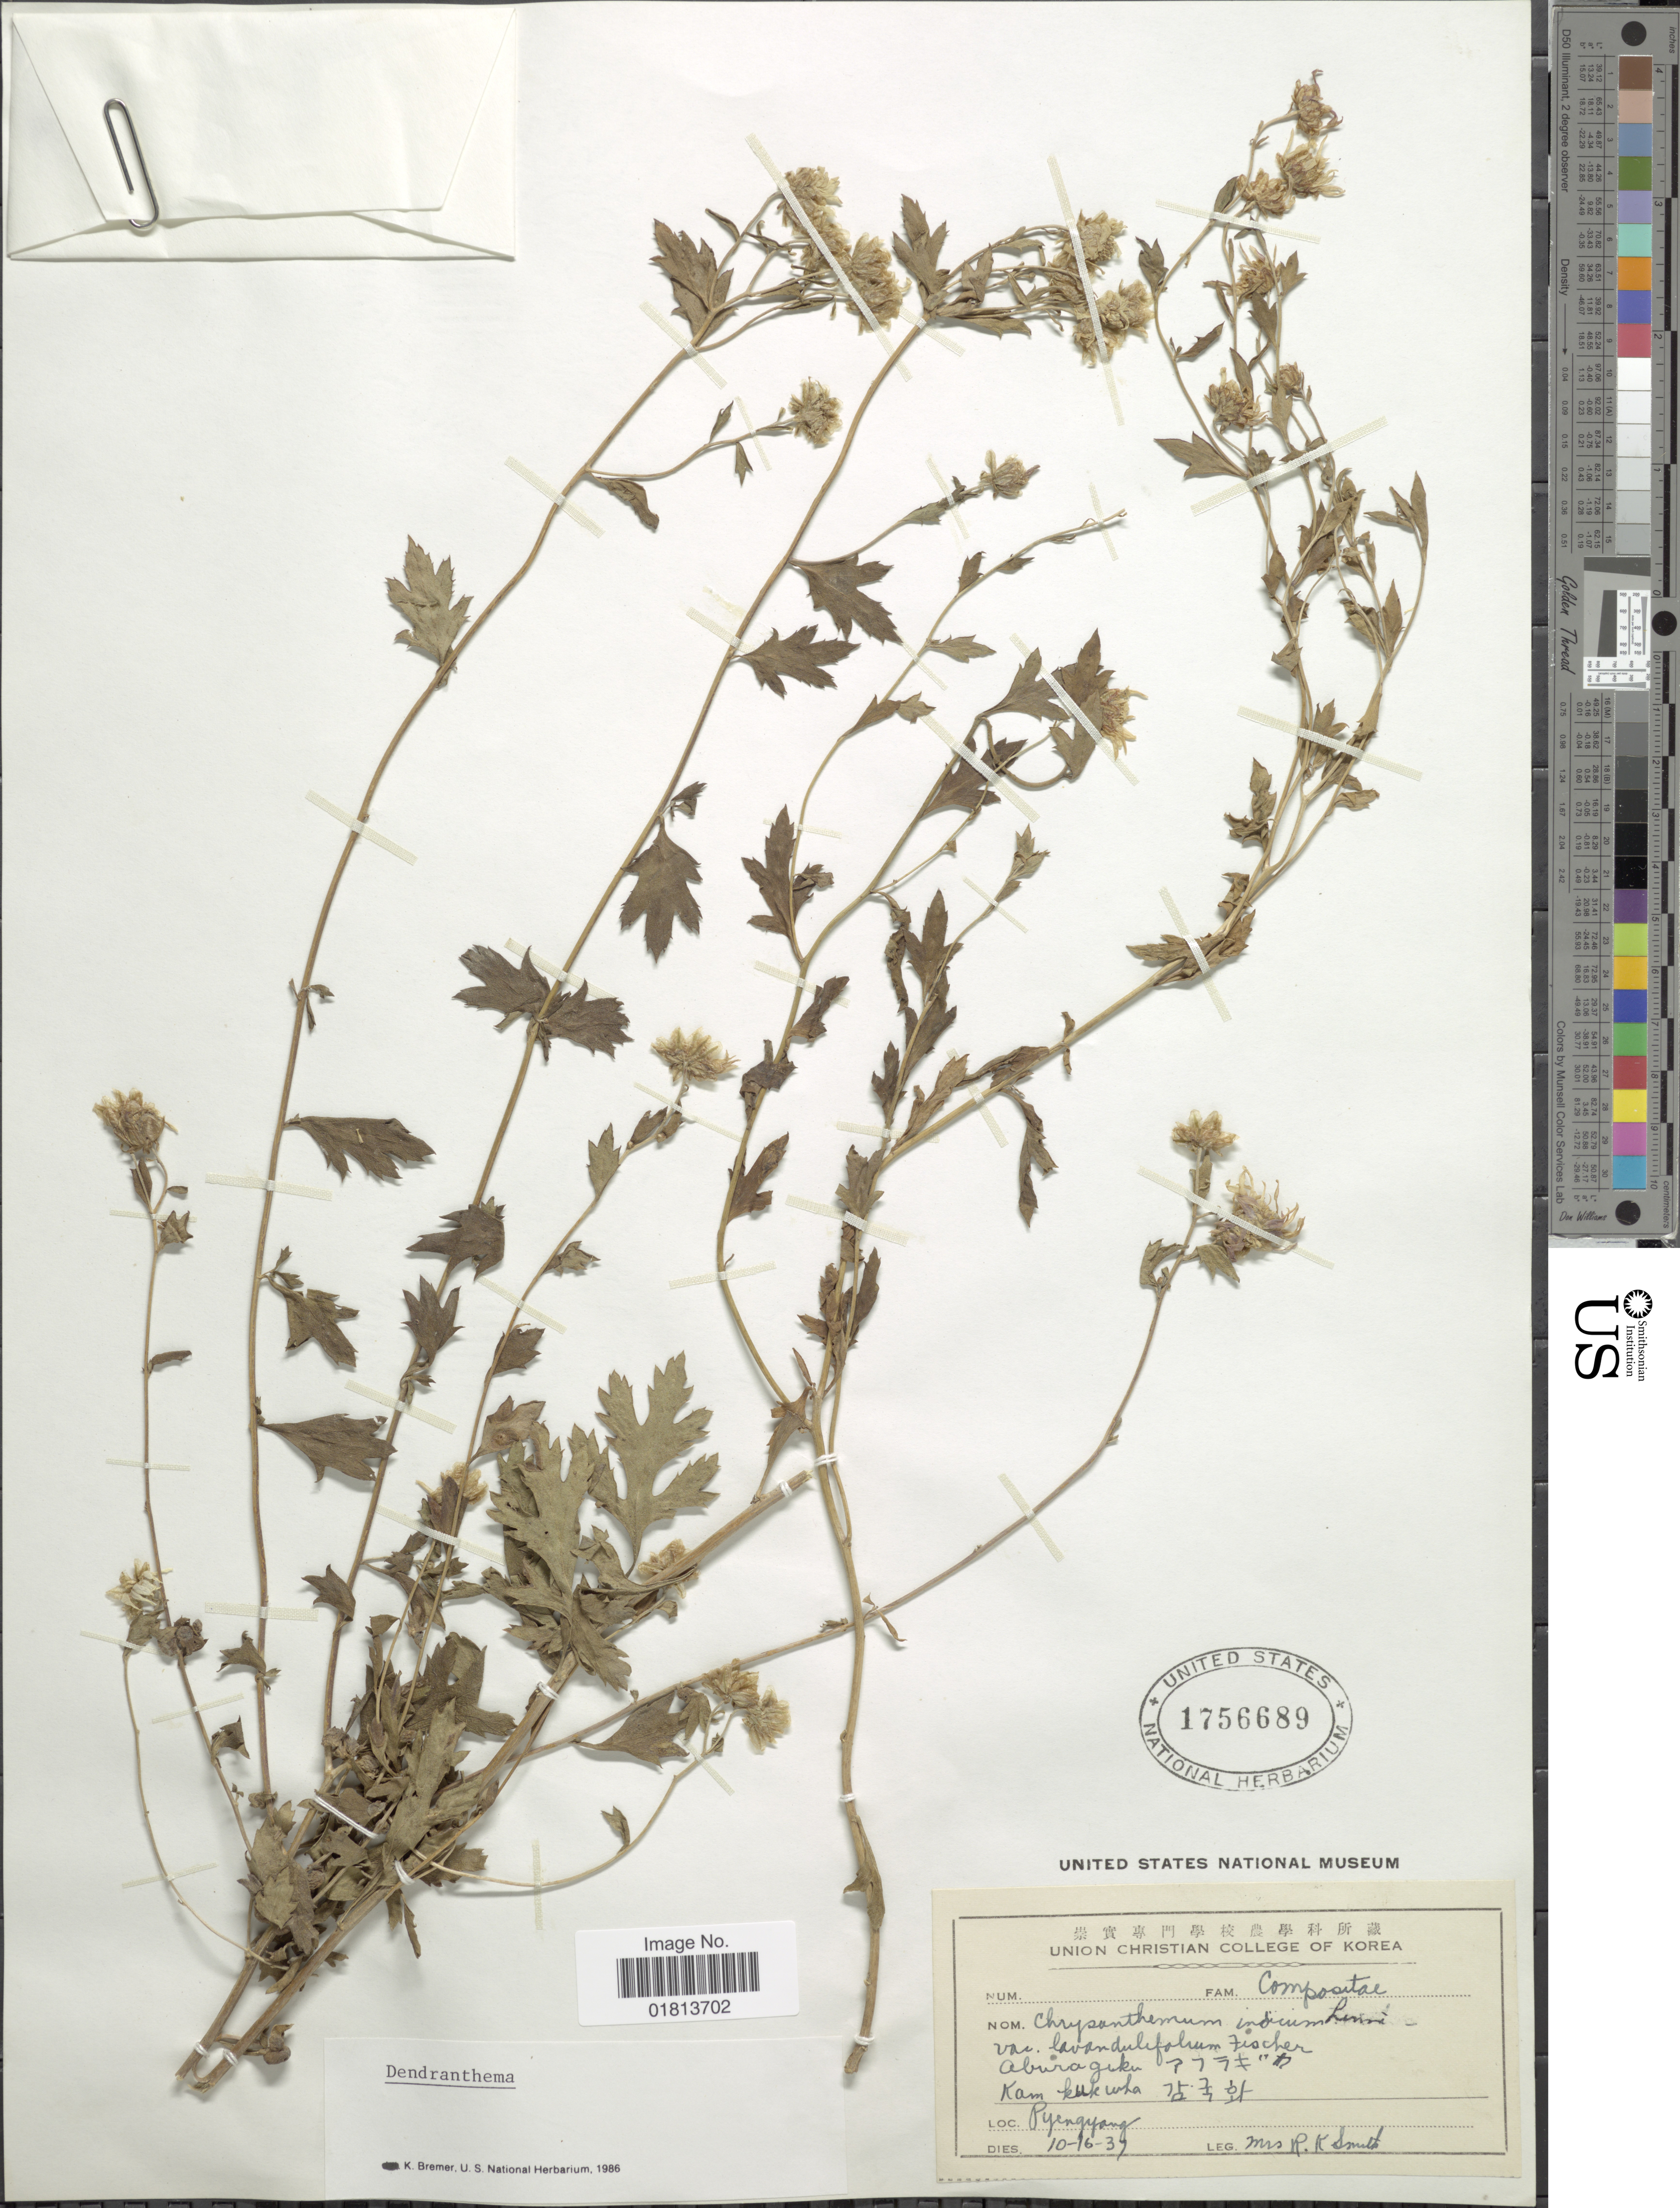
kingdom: Plantae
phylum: Tracheophyta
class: Magnoliopsida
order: Asterales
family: Asteraceae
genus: Dendranthema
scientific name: Dendranthema indicum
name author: (L.) Des Moul.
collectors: R. Smith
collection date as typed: Transcribed d/m/y: 16/10/37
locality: Aburagiku, Kam Kukuka [interpreted]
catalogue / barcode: US 1756689